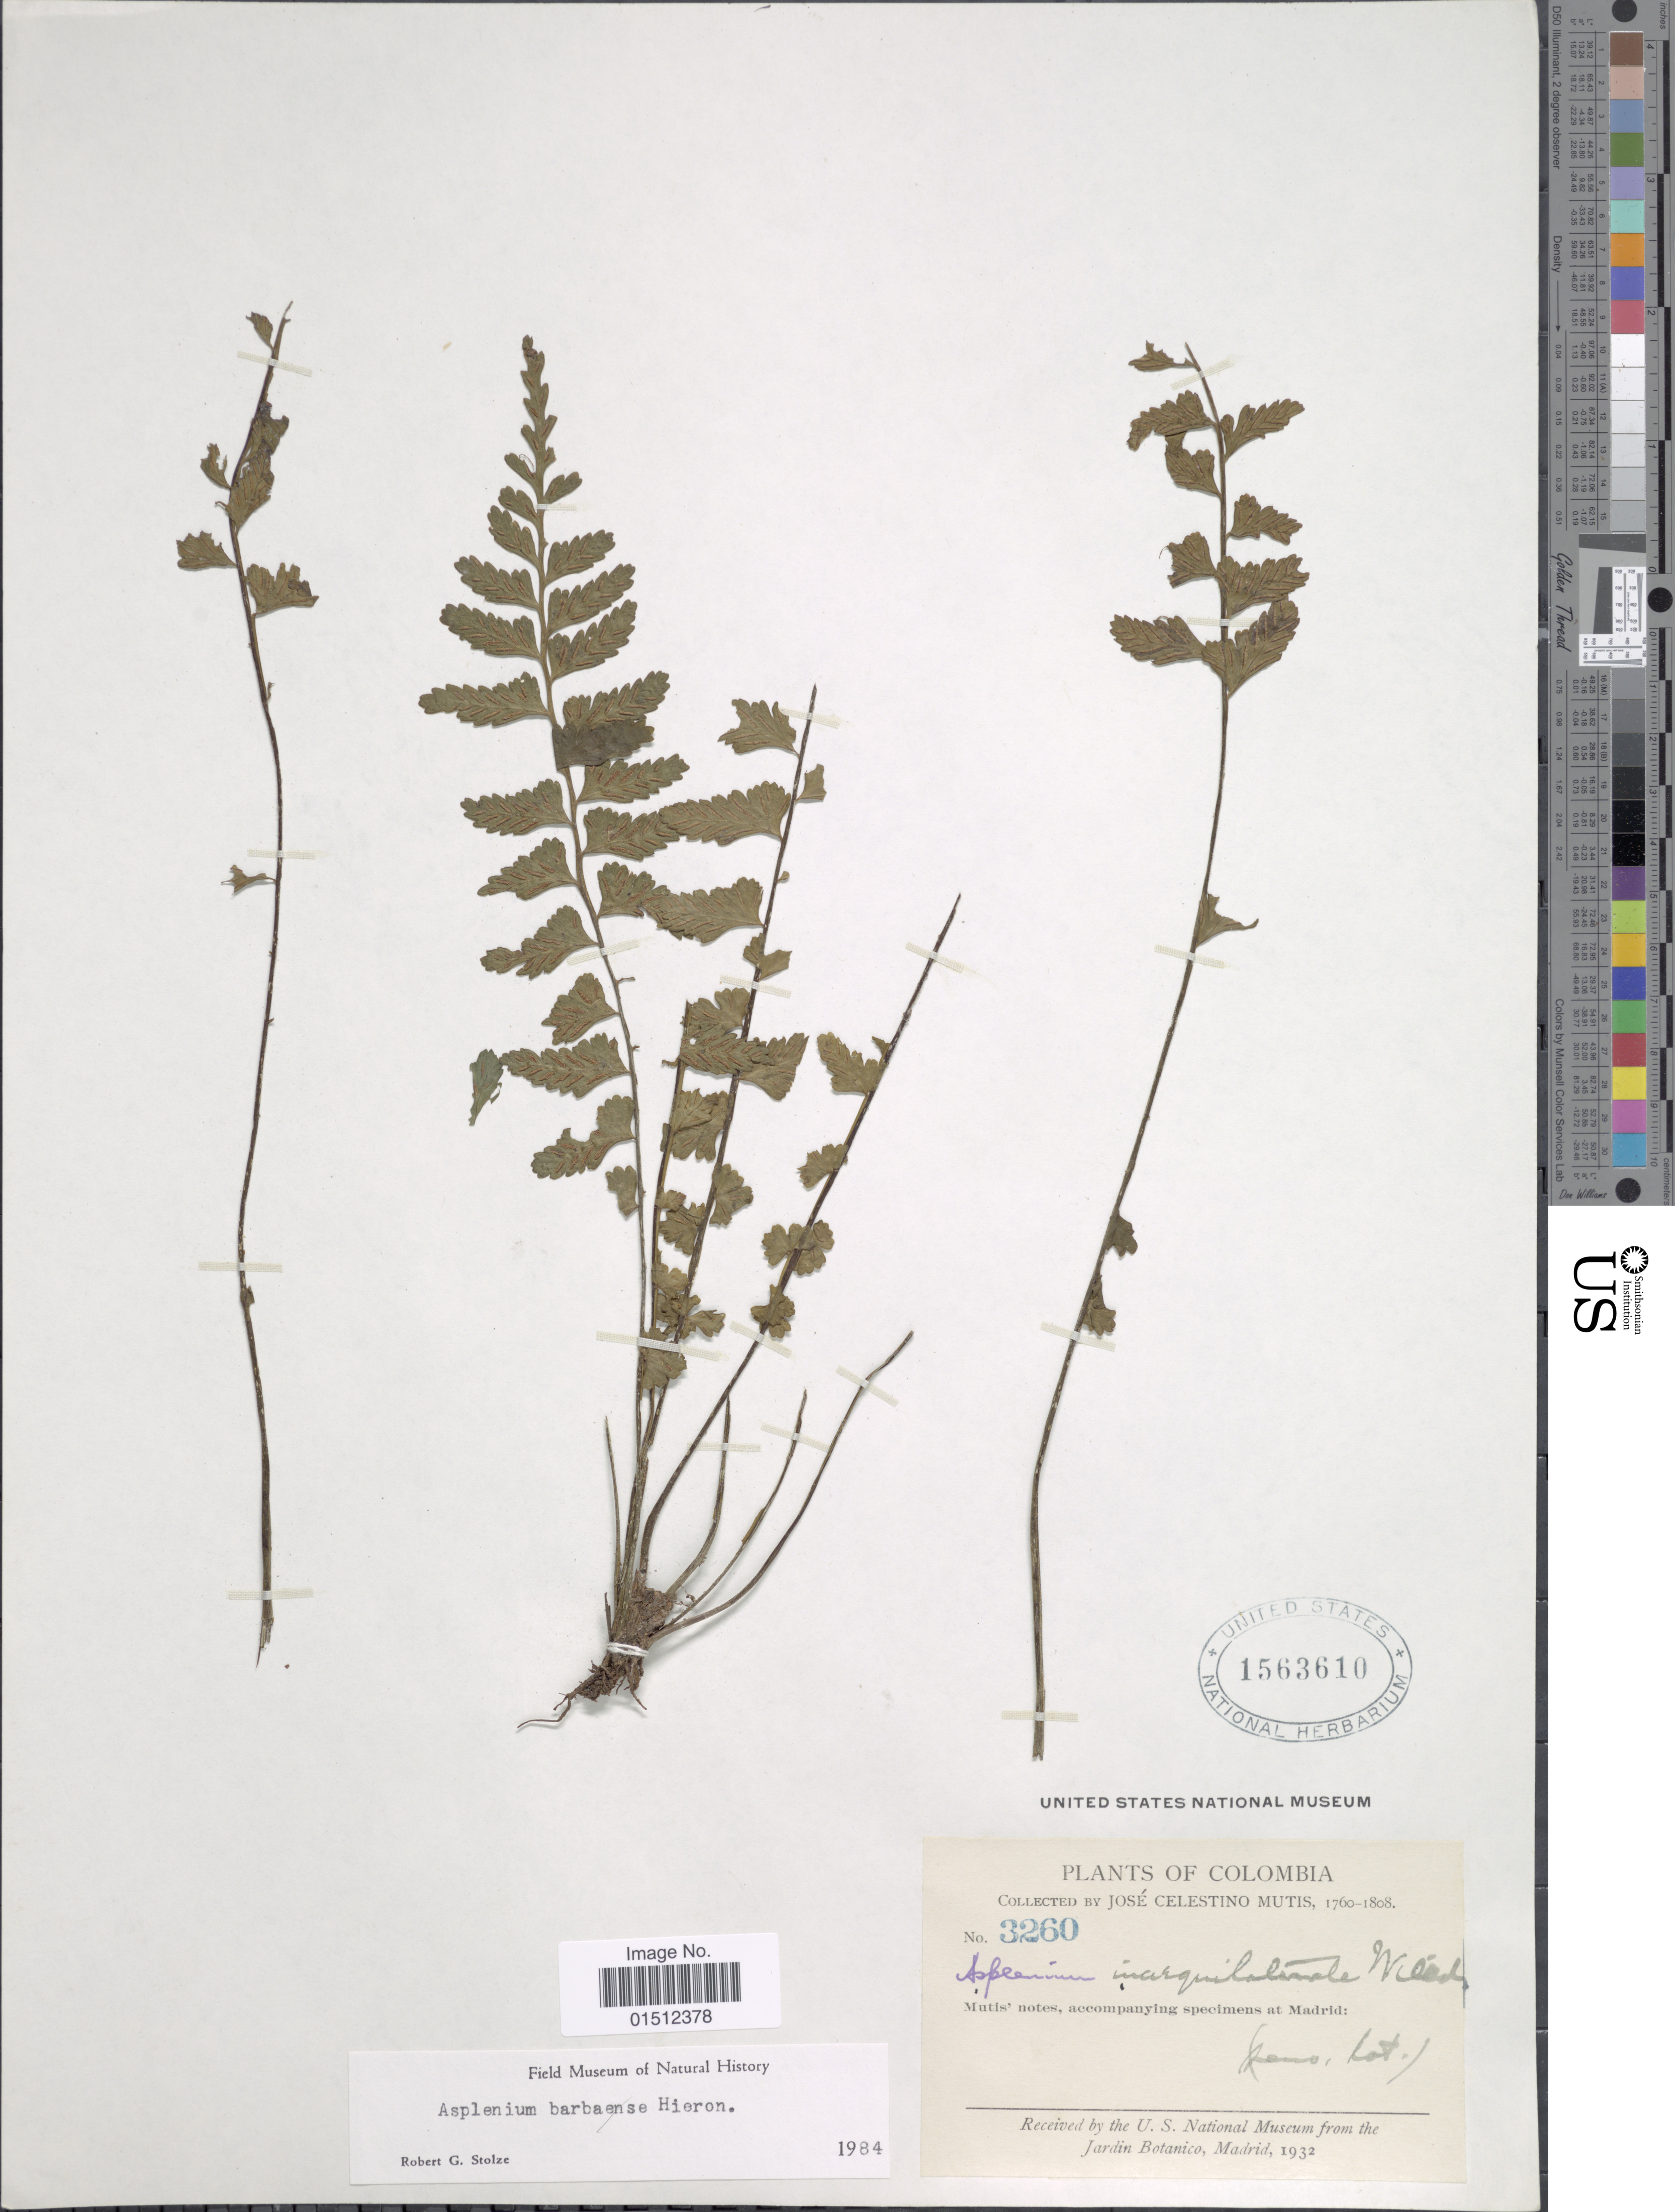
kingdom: Plantae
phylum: Tracheophyta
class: Polypodiopsida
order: Polypodiales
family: Aspleniaceae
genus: Asplenium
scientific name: Asplenium raddianum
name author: Gaudich.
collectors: J. C. B. Mutis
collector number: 3260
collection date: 1760/1808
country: Colombia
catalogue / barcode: US 1563610